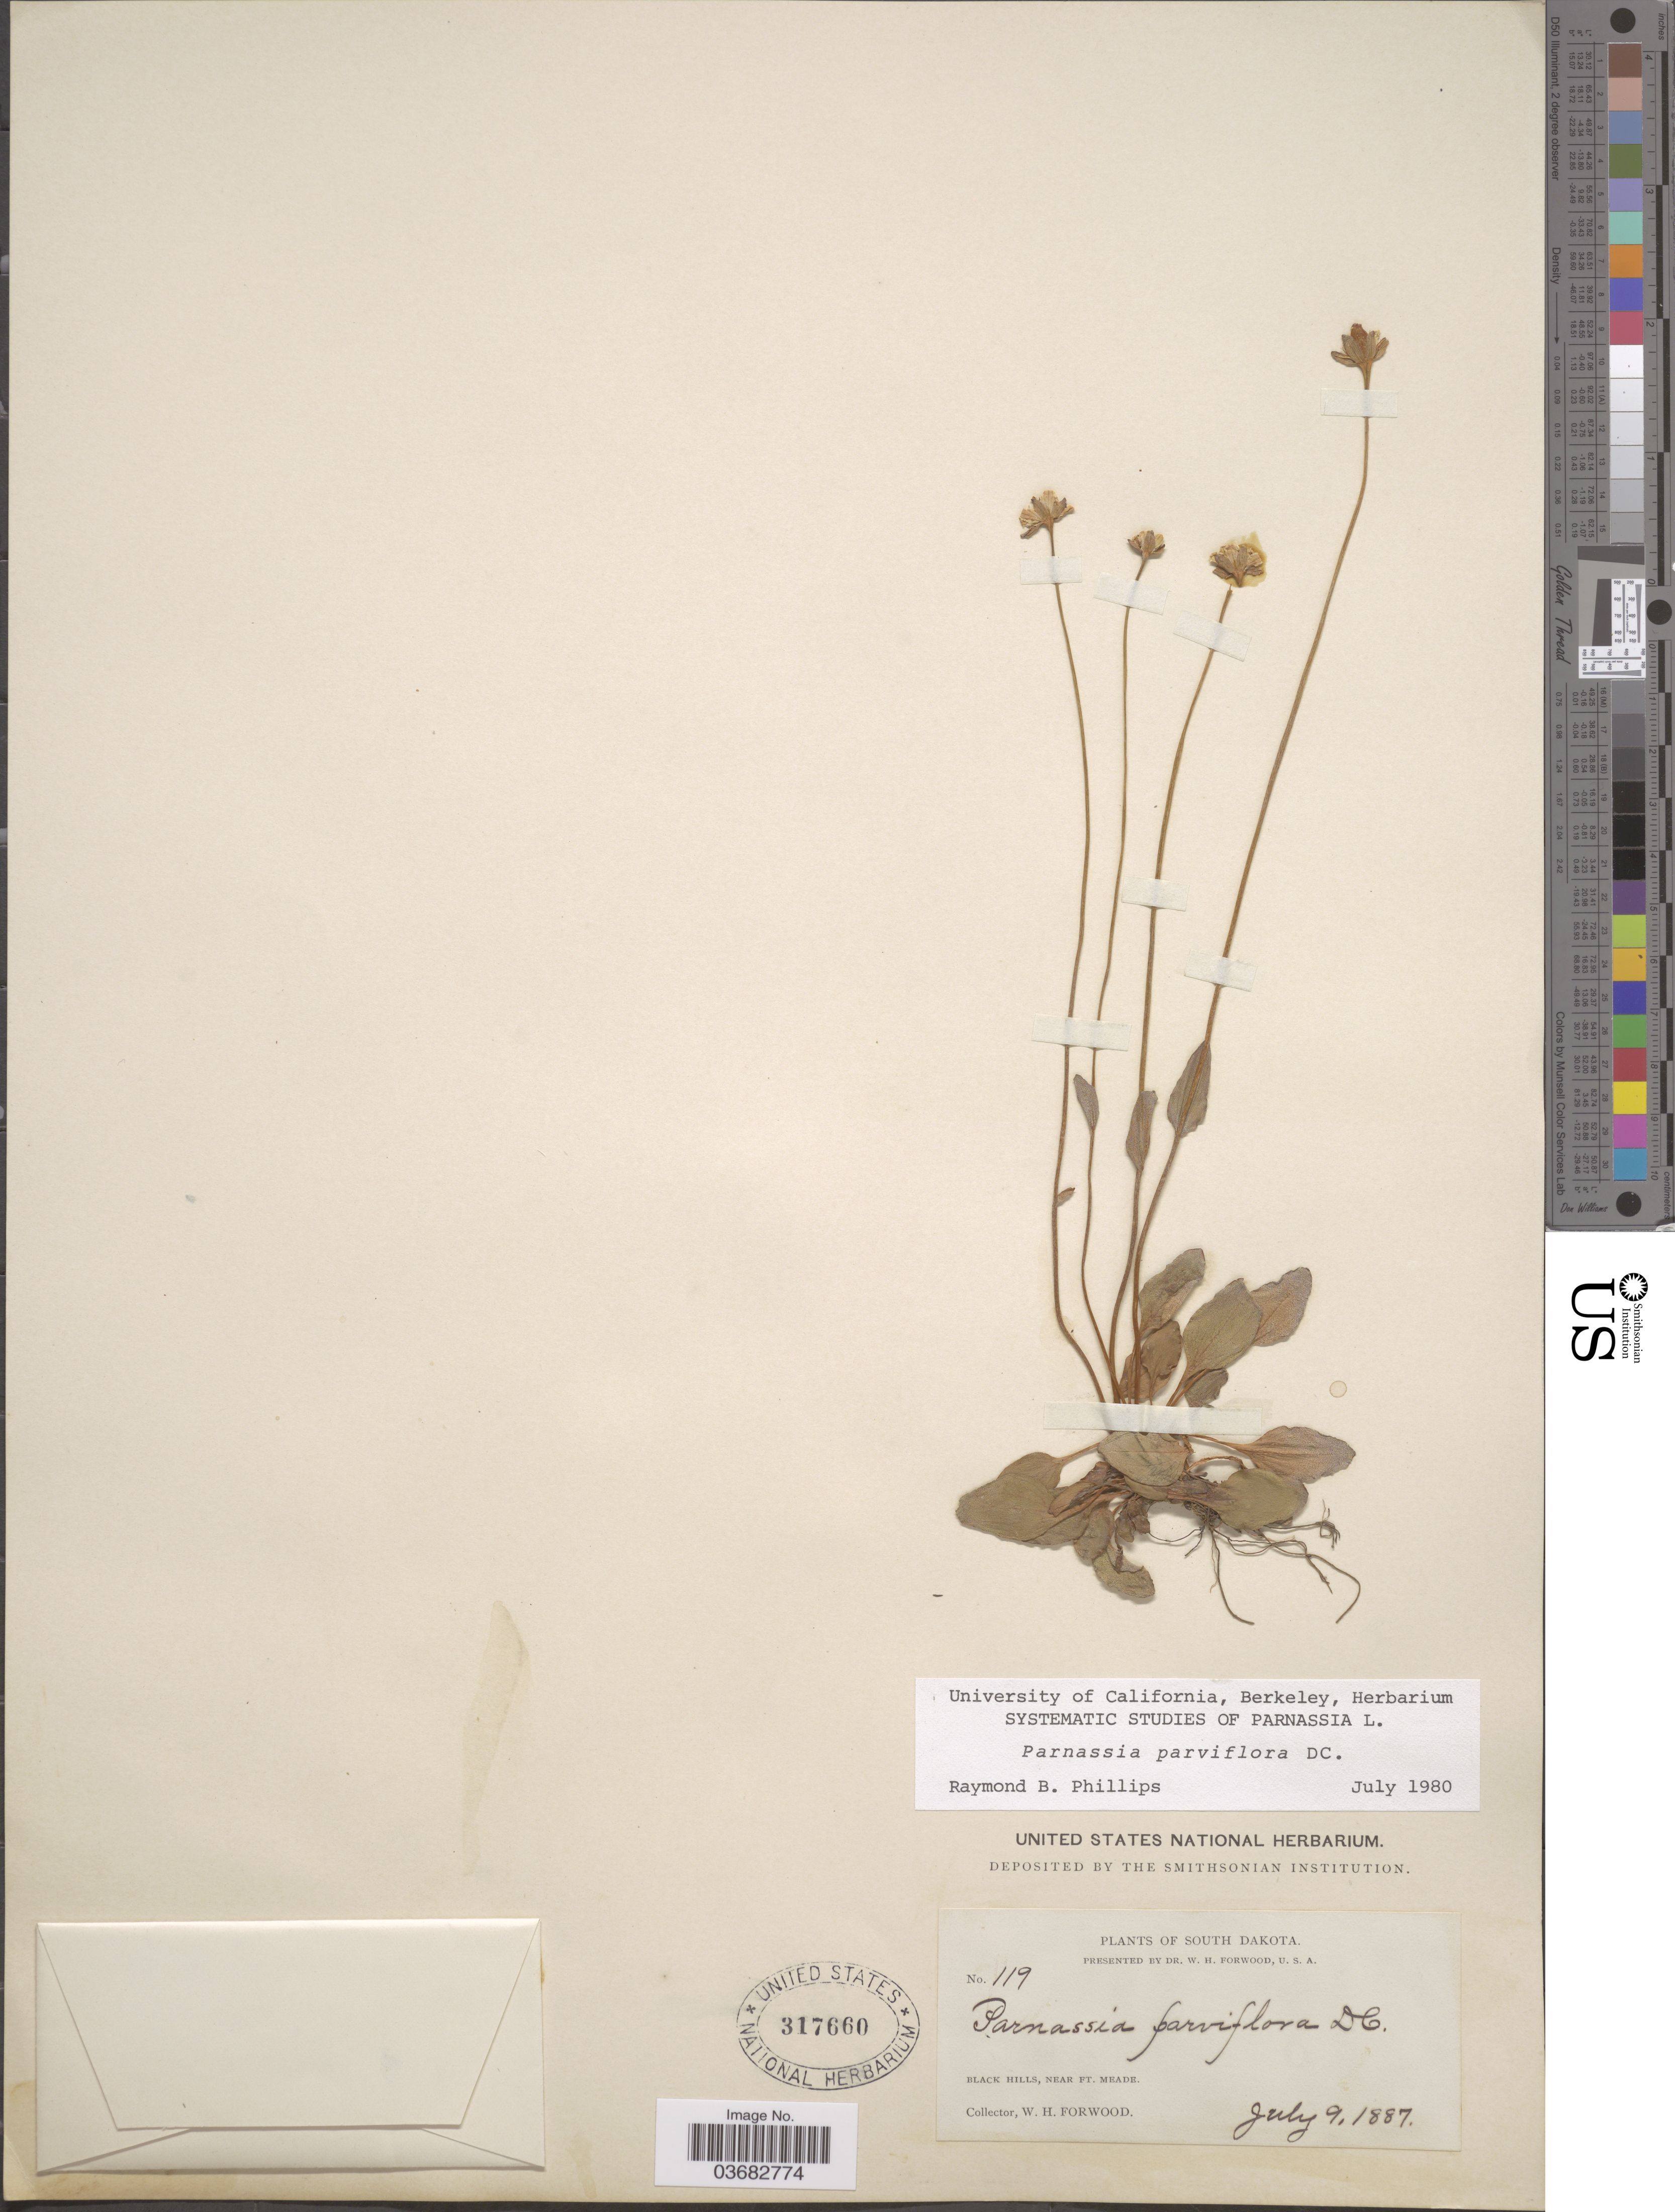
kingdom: Plantae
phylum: Tracheophyta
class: Magnoliopsida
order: Celastrales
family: Parnassiaceae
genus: Parnassia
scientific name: Parnassia parviflora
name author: DC.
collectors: W. Forwood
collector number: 119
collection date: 1887-07-09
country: United States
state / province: South Dakota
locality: Black Hills, near Ft. Meade.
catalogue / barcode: US 317660